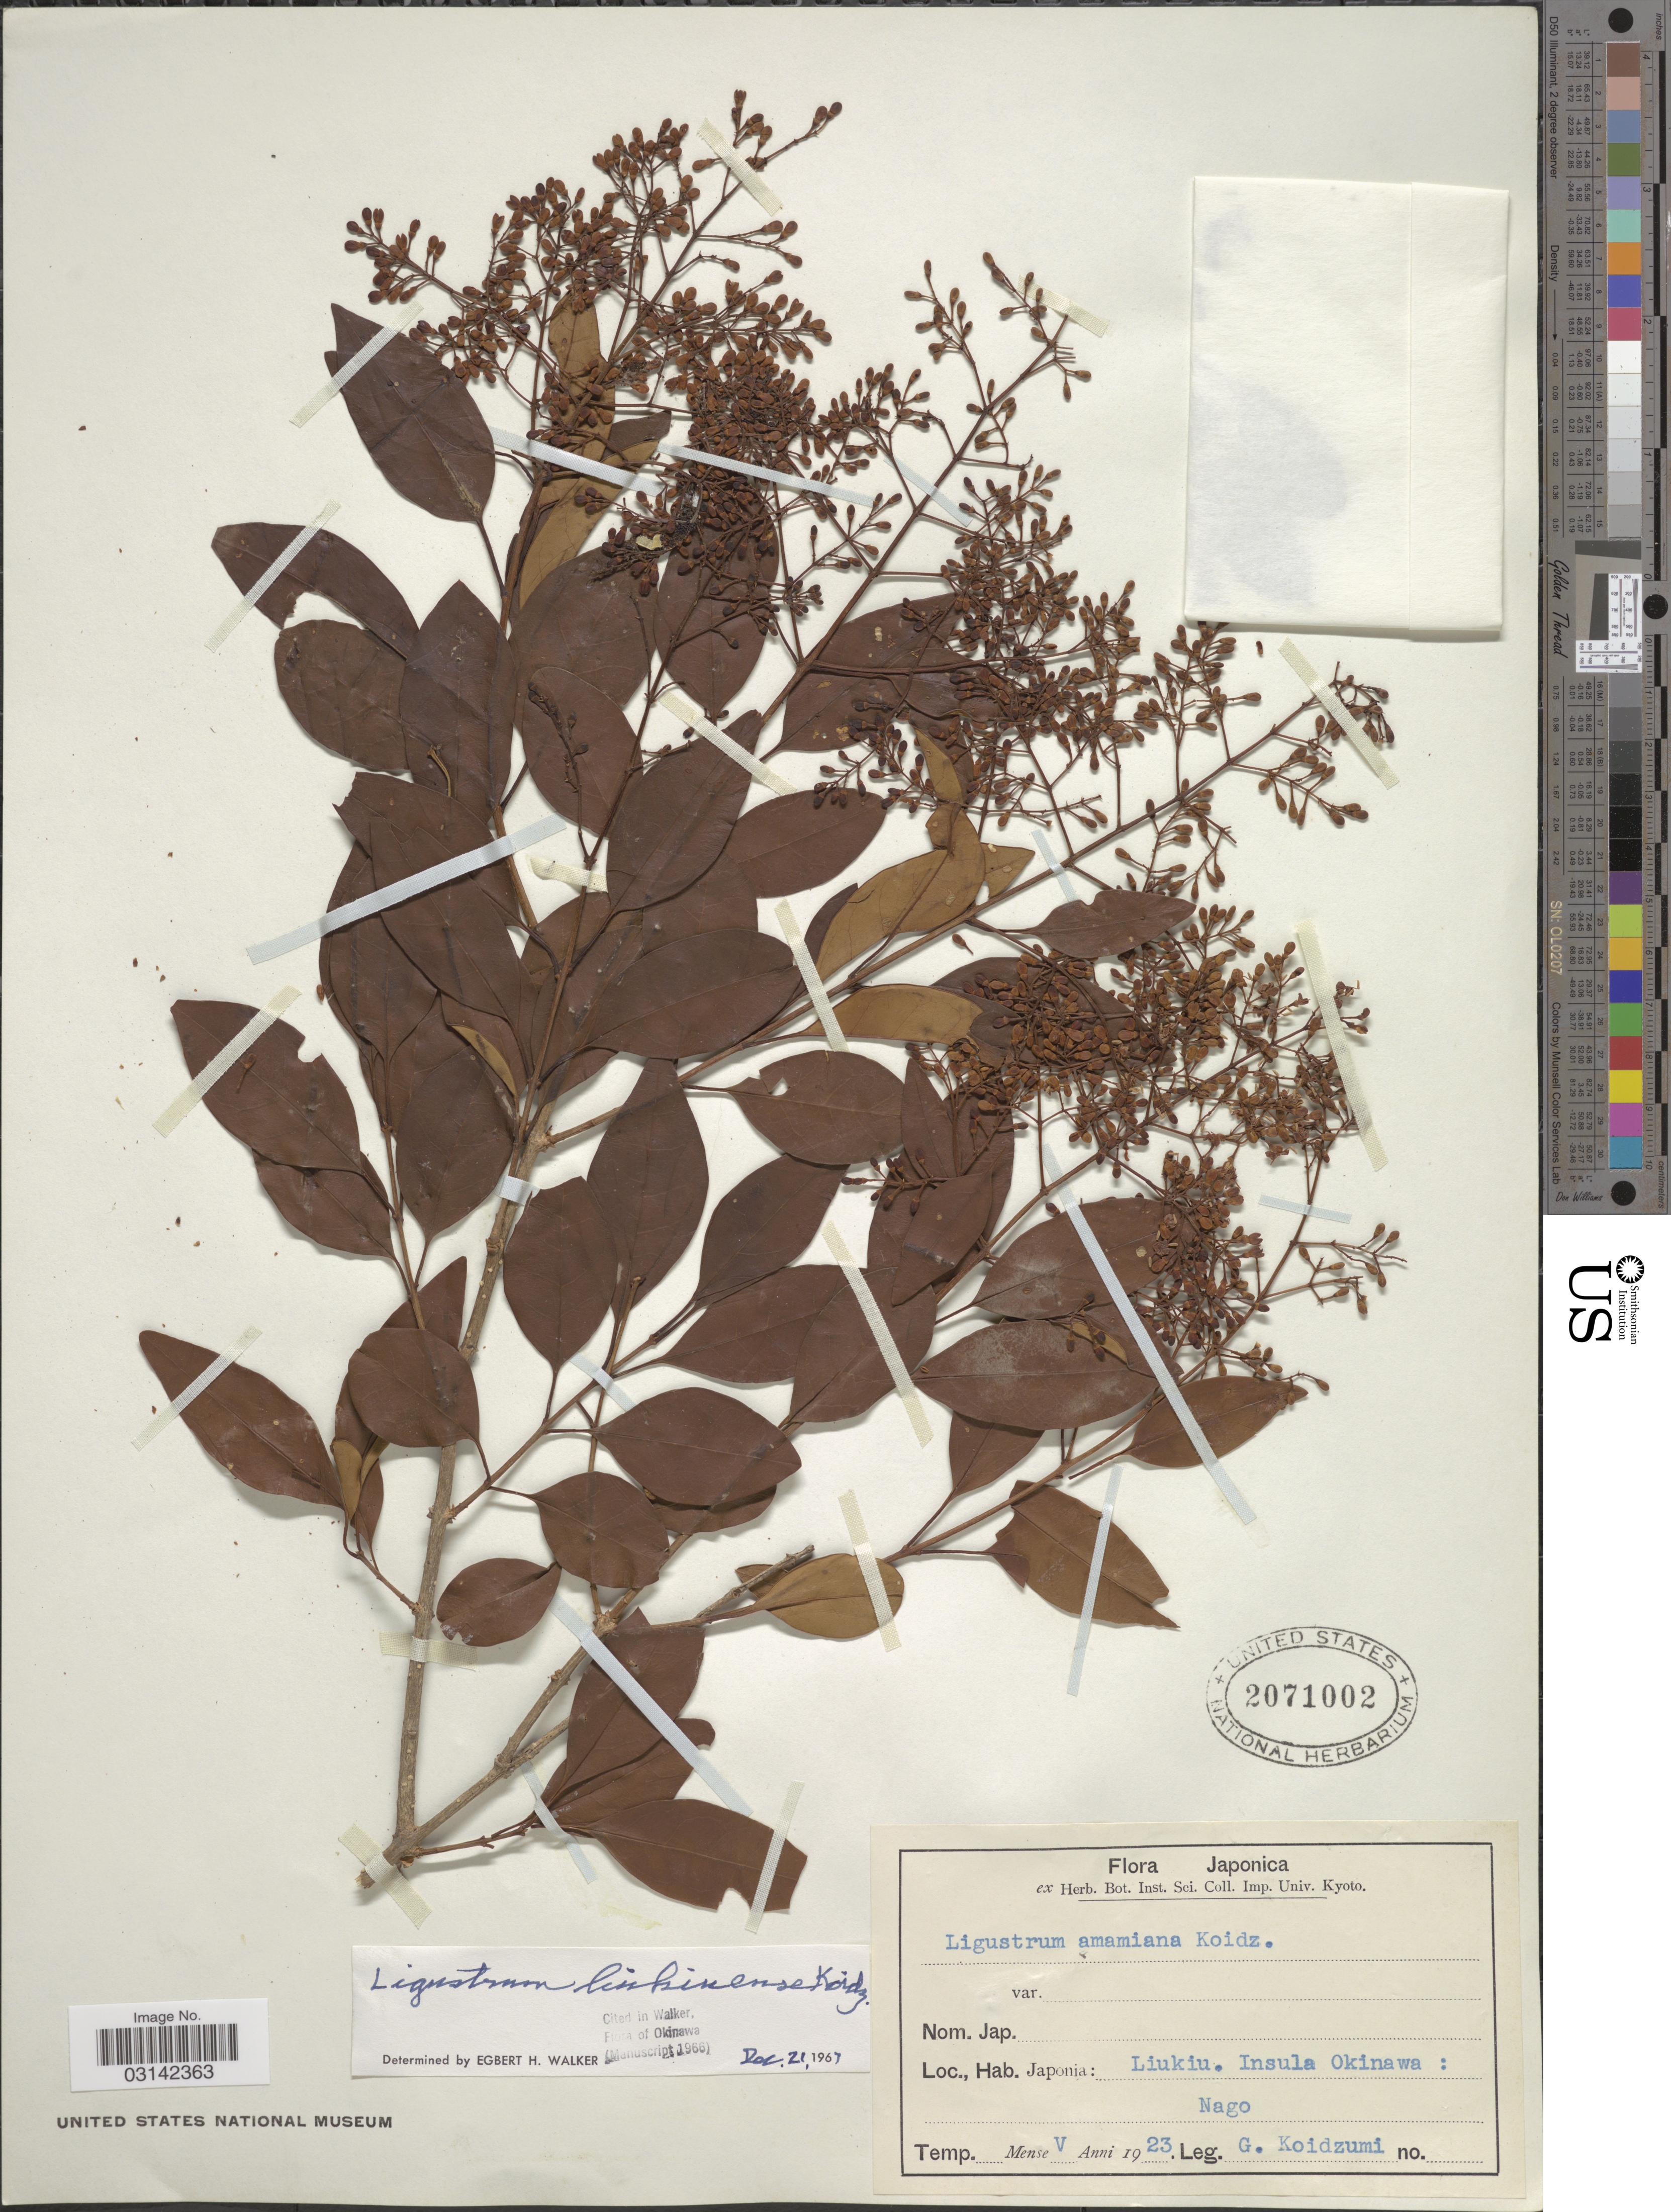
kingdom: Plantae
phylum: Tracheophyta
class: Magnoliopsida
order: Lamiales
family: Oleaceae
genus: Ligustrum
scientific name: Ligustrum liukiuense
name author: Koidz.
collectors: G. Koidzumi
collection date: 1923-05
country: Japan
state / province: Okinawa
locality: Japonia: Liukiu. Insula Okinawa: Nago.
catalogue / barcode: US 2071002